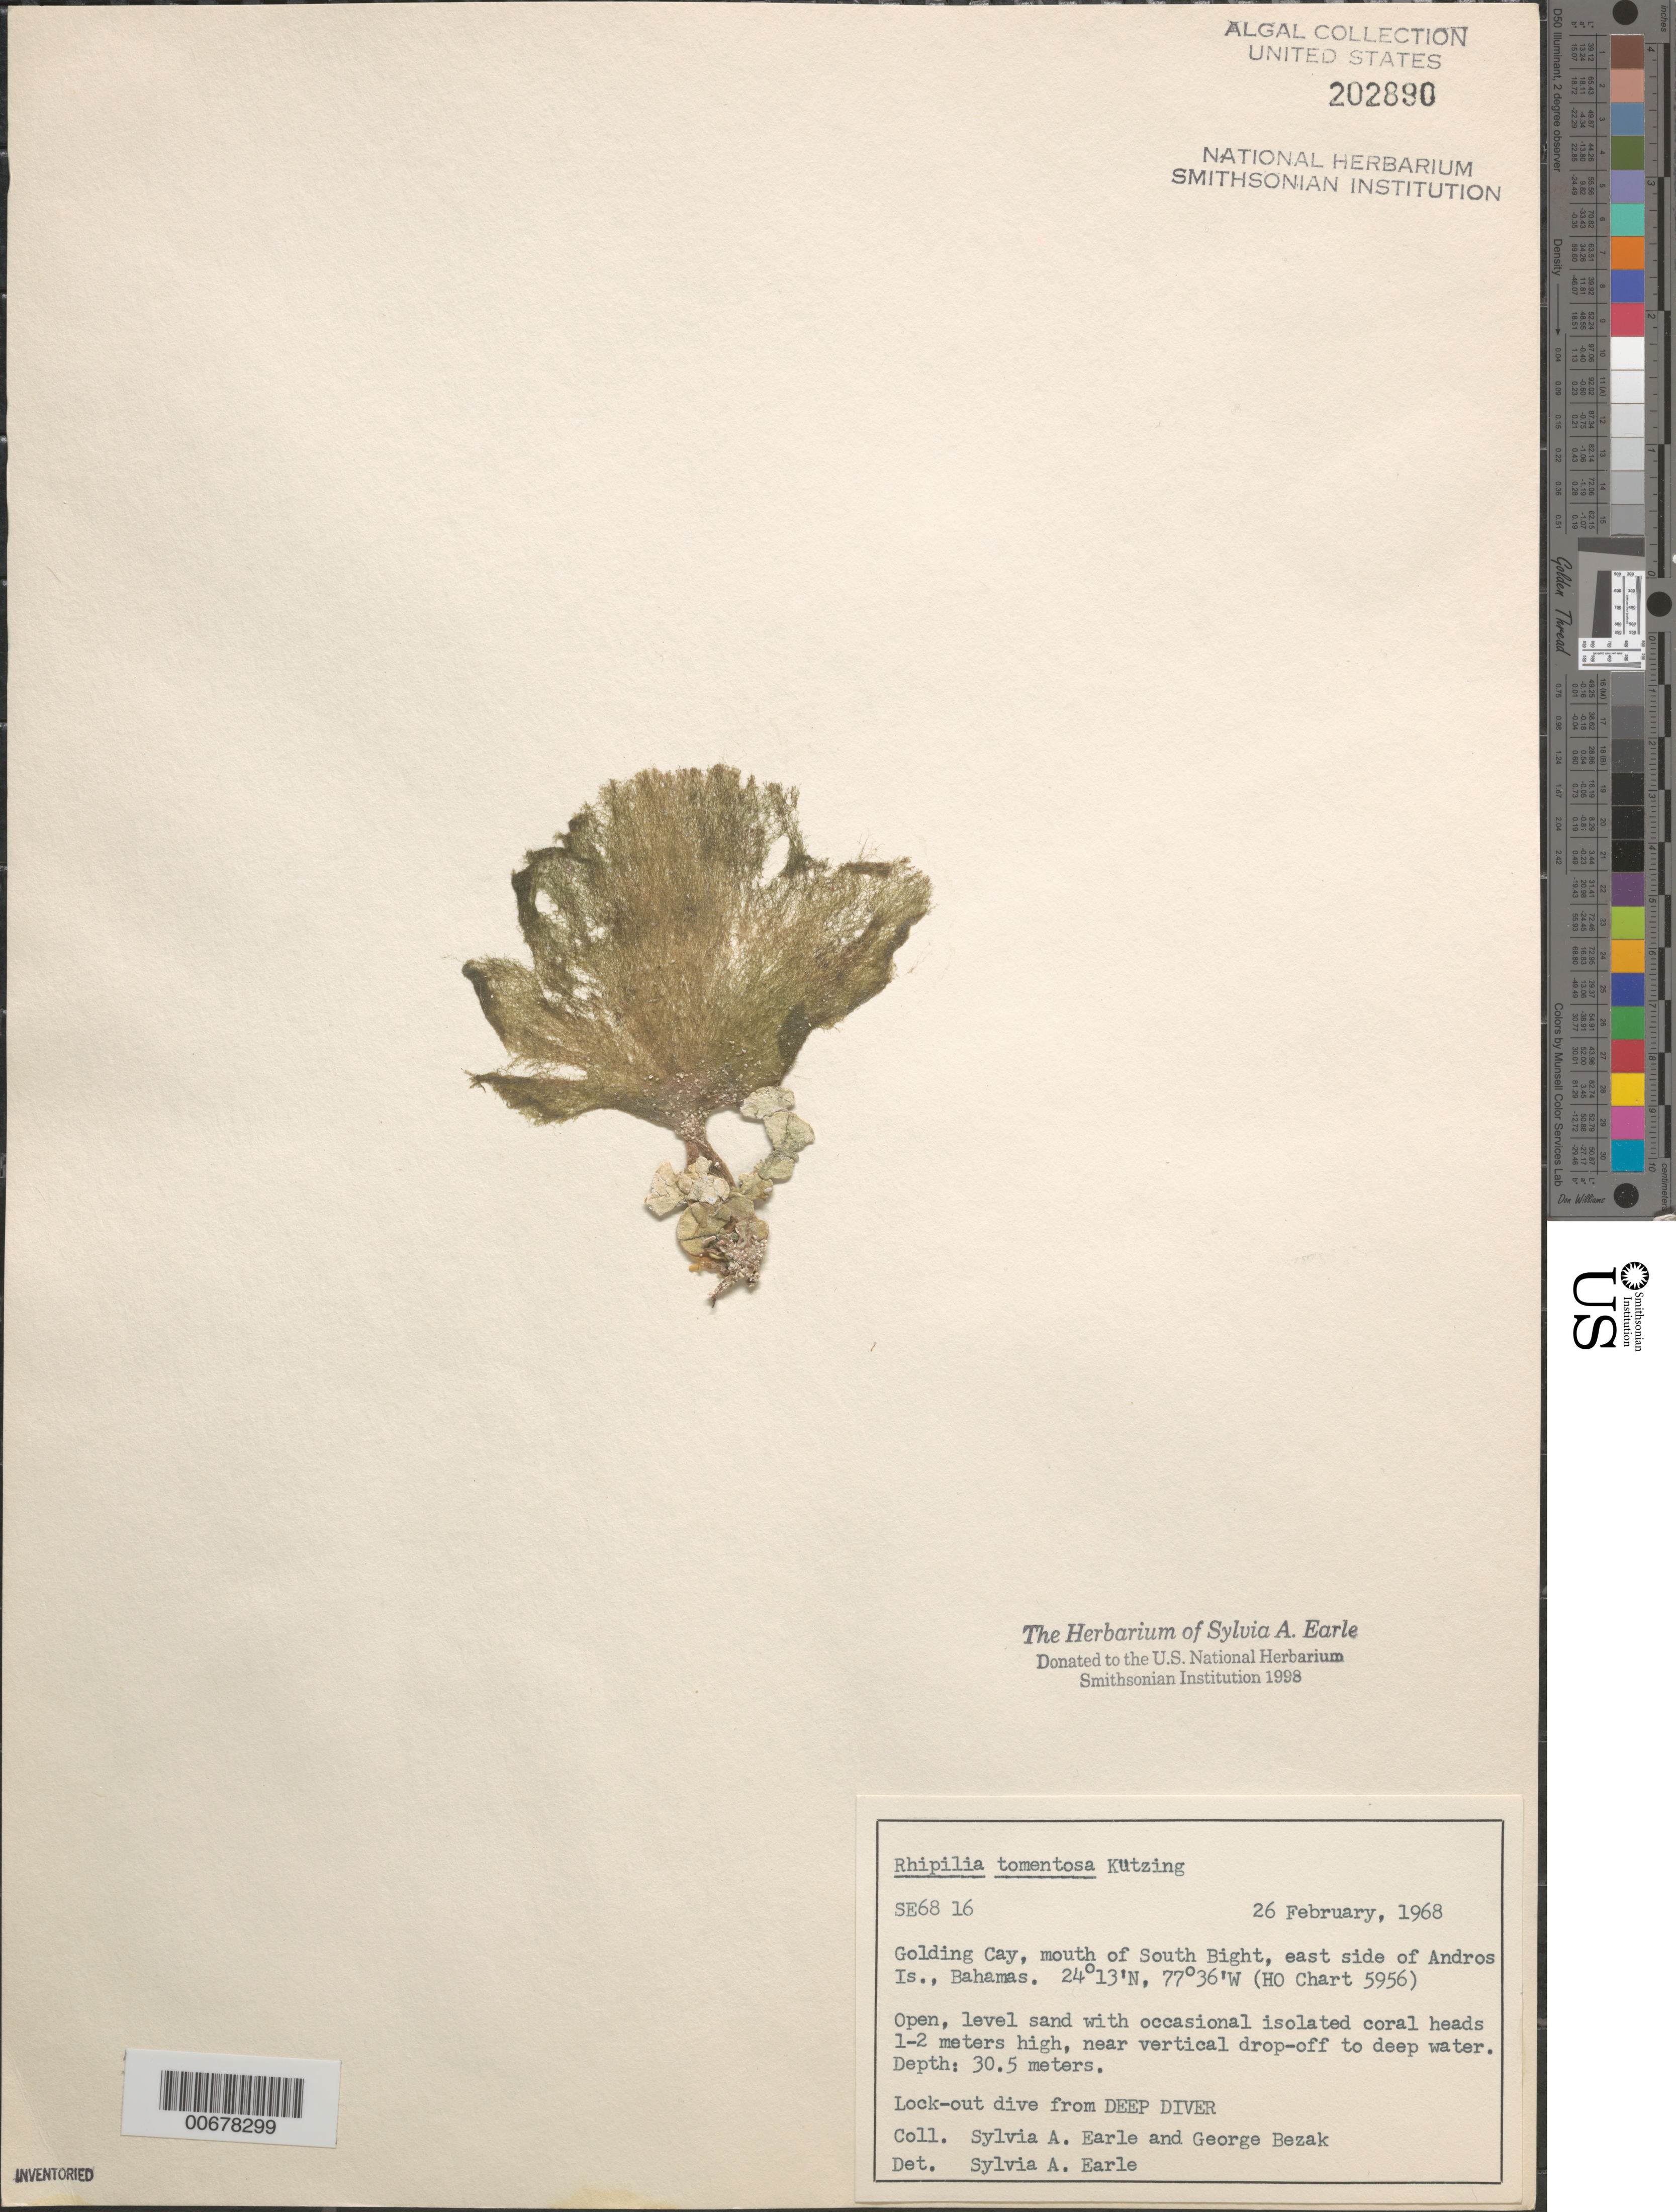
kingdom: Plantae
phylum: Chlorophyta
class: Ulvophyceae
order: Bryopsidales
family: Rhipiliaceae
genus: Rhipilia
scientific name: Rhipilia tomentosa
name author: Kütz.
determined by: Earle, S. A.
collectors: S. A. Earle & G. Bezak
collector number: SE 6816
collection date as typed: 26 Feb 1968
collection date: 1968-02-26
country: Bahamas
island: Golding Cay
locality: South Bight mouth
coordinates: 24 13' N, 77 36' W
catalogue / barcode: US 202890